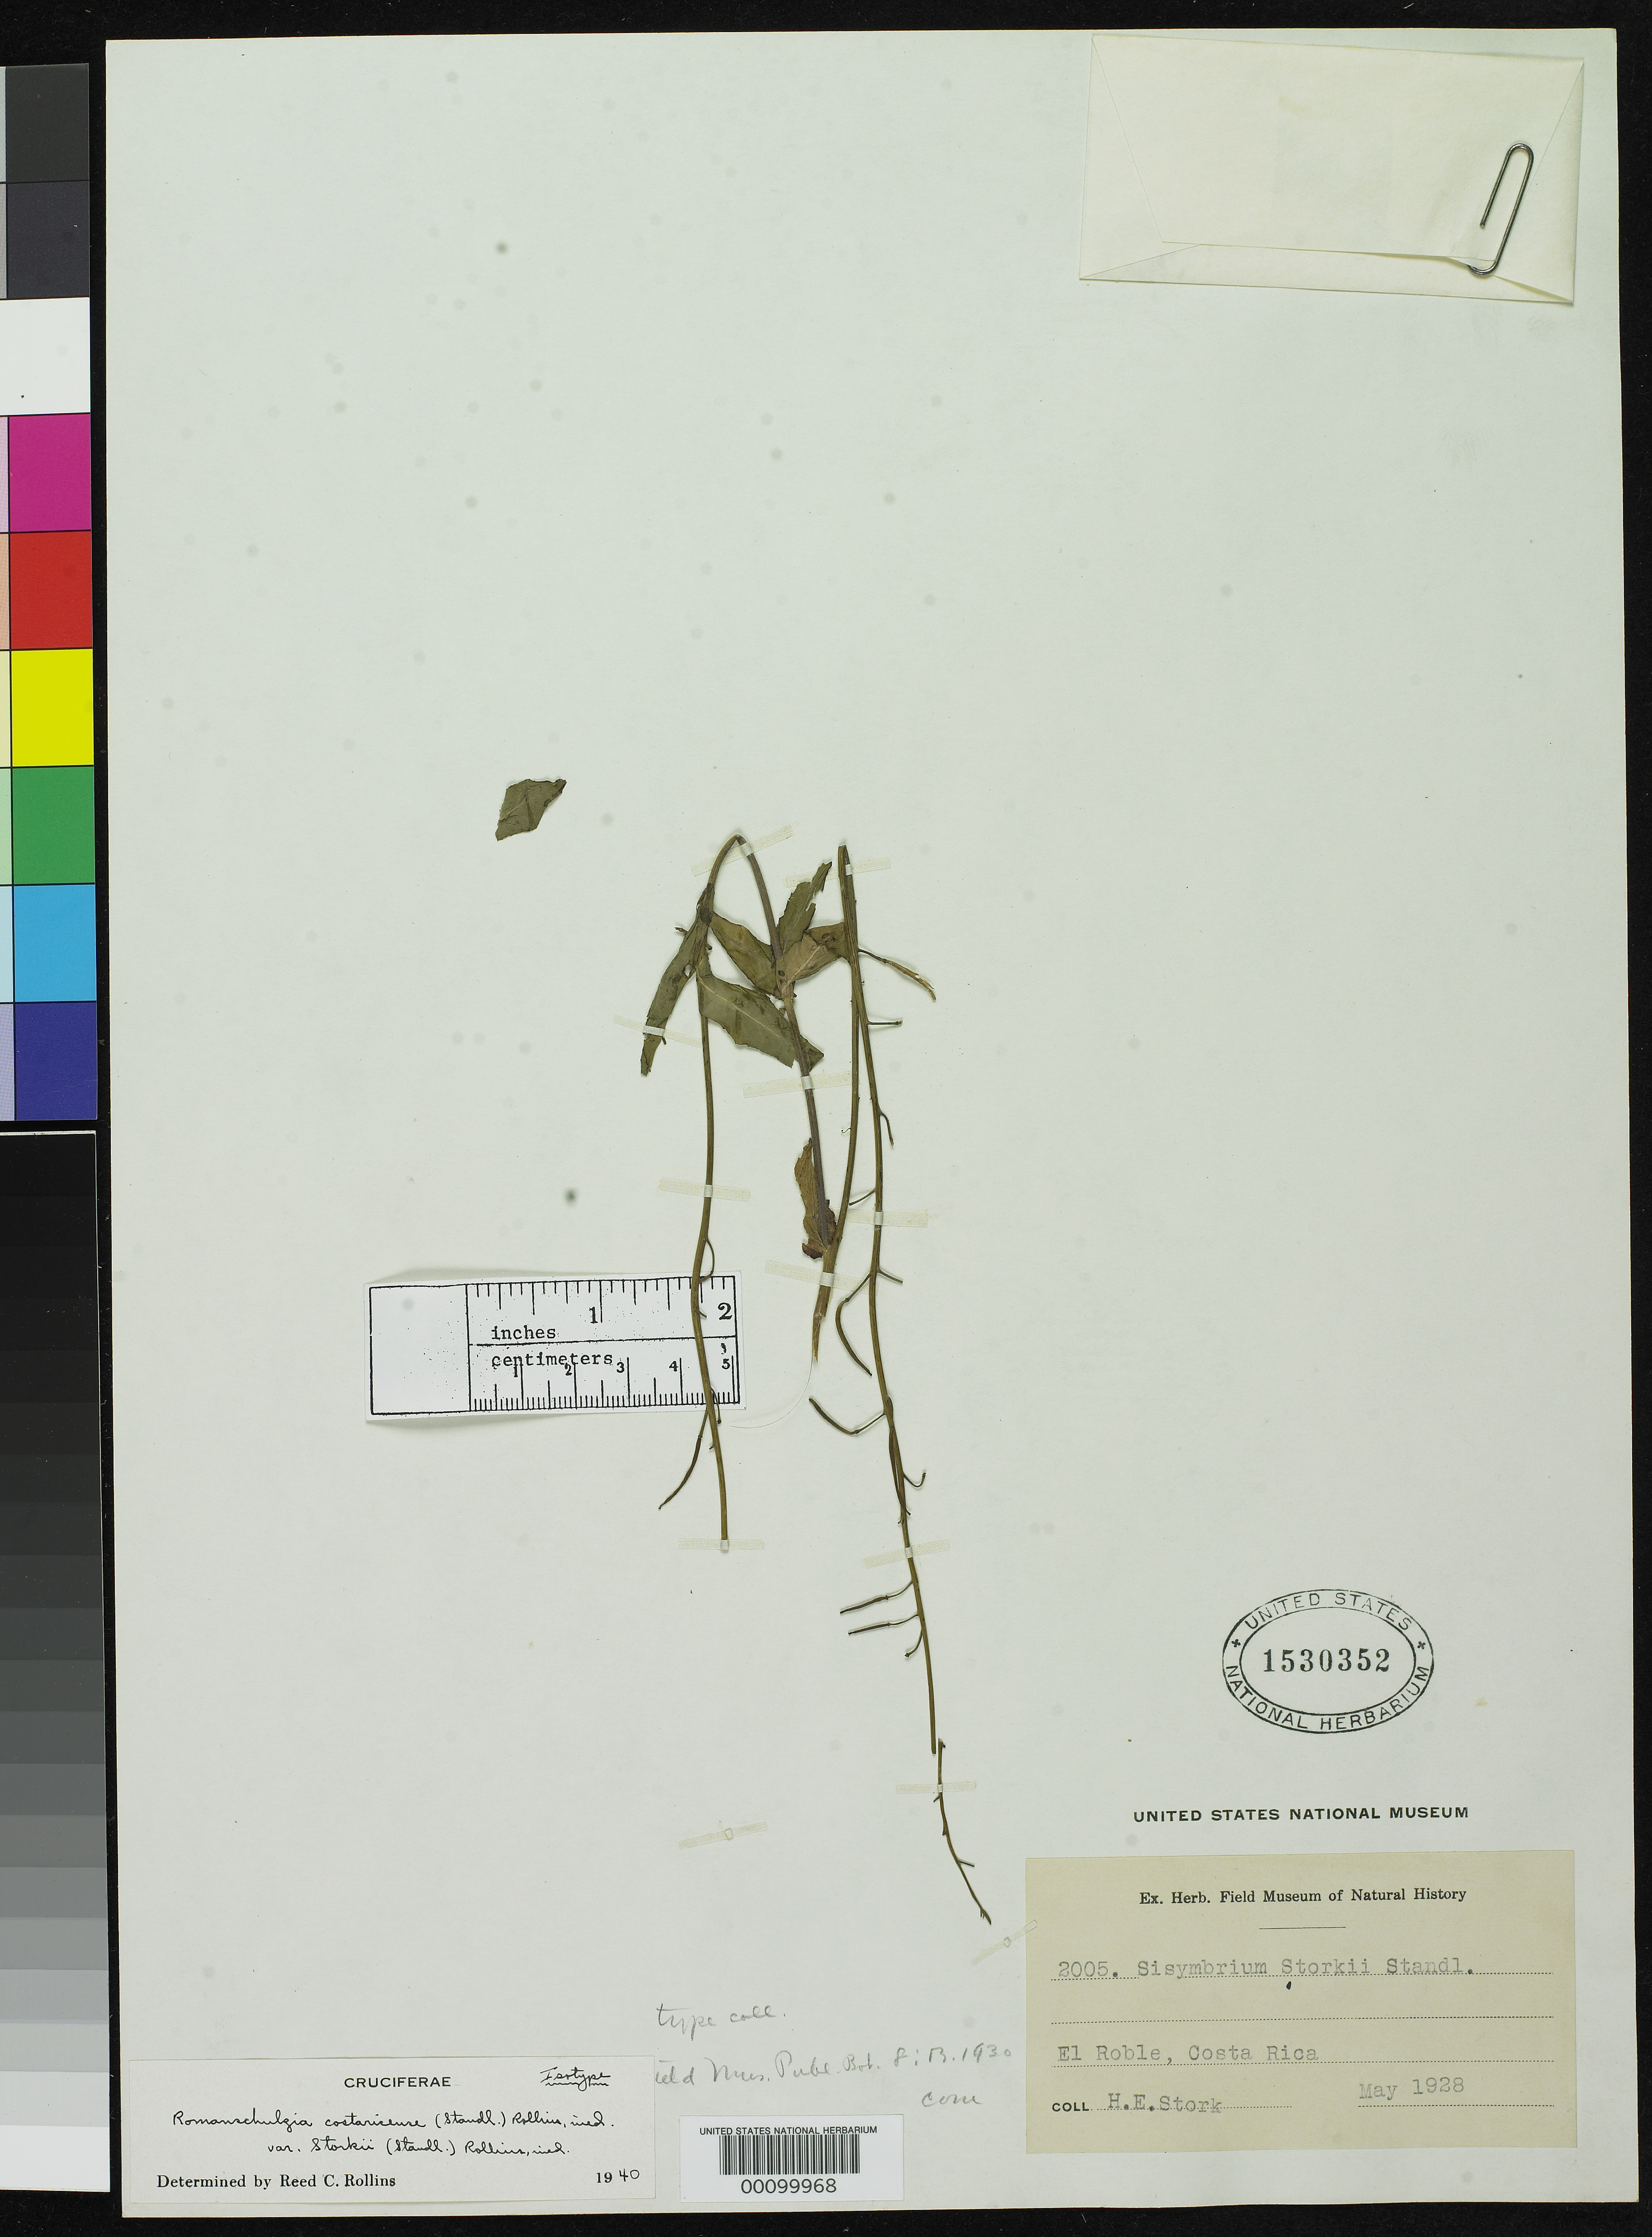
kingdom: Plantae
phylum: Tracheophyta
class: Magnoliopsida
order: Brassicales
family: Brassicaceae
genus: Sisymbrium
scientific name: Sisymbrium storkii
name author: Standl.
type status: Isotype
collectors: H. E. Stork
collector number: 2005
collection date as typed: May 1928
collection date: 1928-05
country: Costa Rica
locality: El Roble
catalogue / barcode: US 1530352